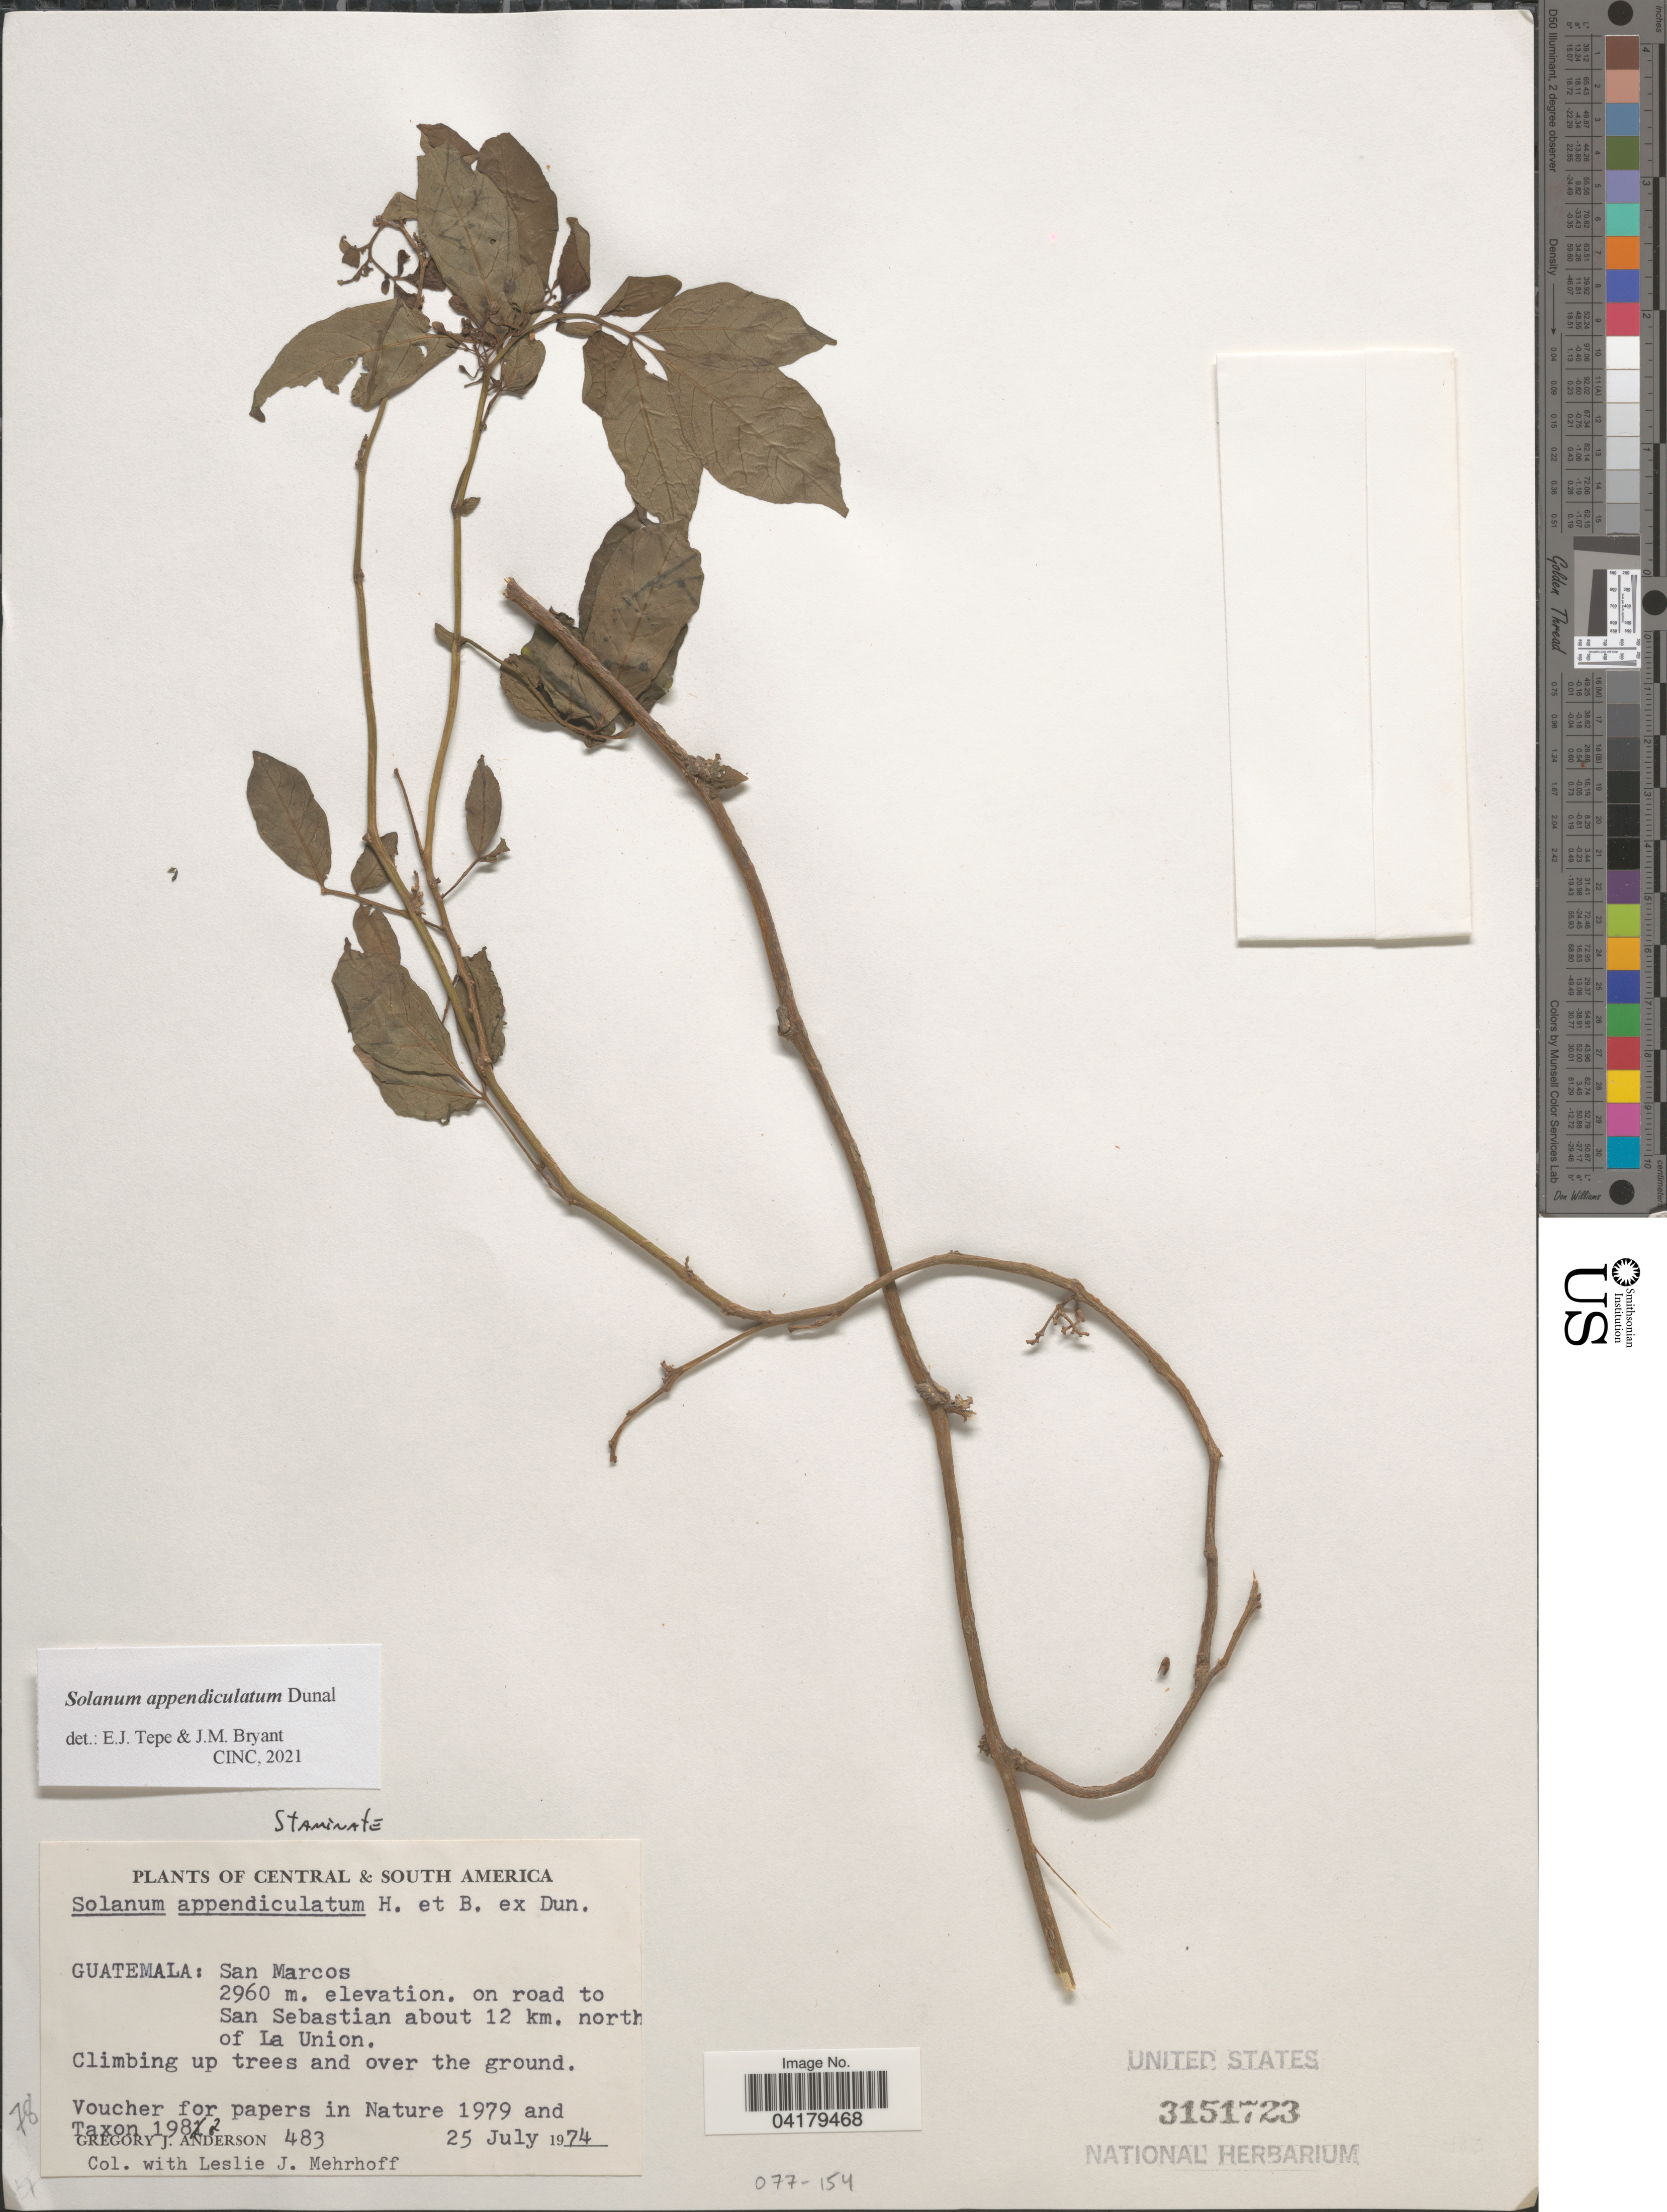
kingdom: Plantae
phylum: Tracheophyta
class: Magnoliopsida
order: Solanales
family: Solanaceae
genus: Solanum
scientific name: Solanum appendiculatum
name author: Humb. & Bonpl. ex Dunal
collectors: G. J. Anderson & L. Mehrhoff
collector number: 483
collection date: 1974-07-25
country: Guatemala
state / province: San Marcos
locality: Central & South America. On road to San Sebastian about 12 km. north of La Union.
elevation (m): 2960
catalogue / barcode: US 3151723